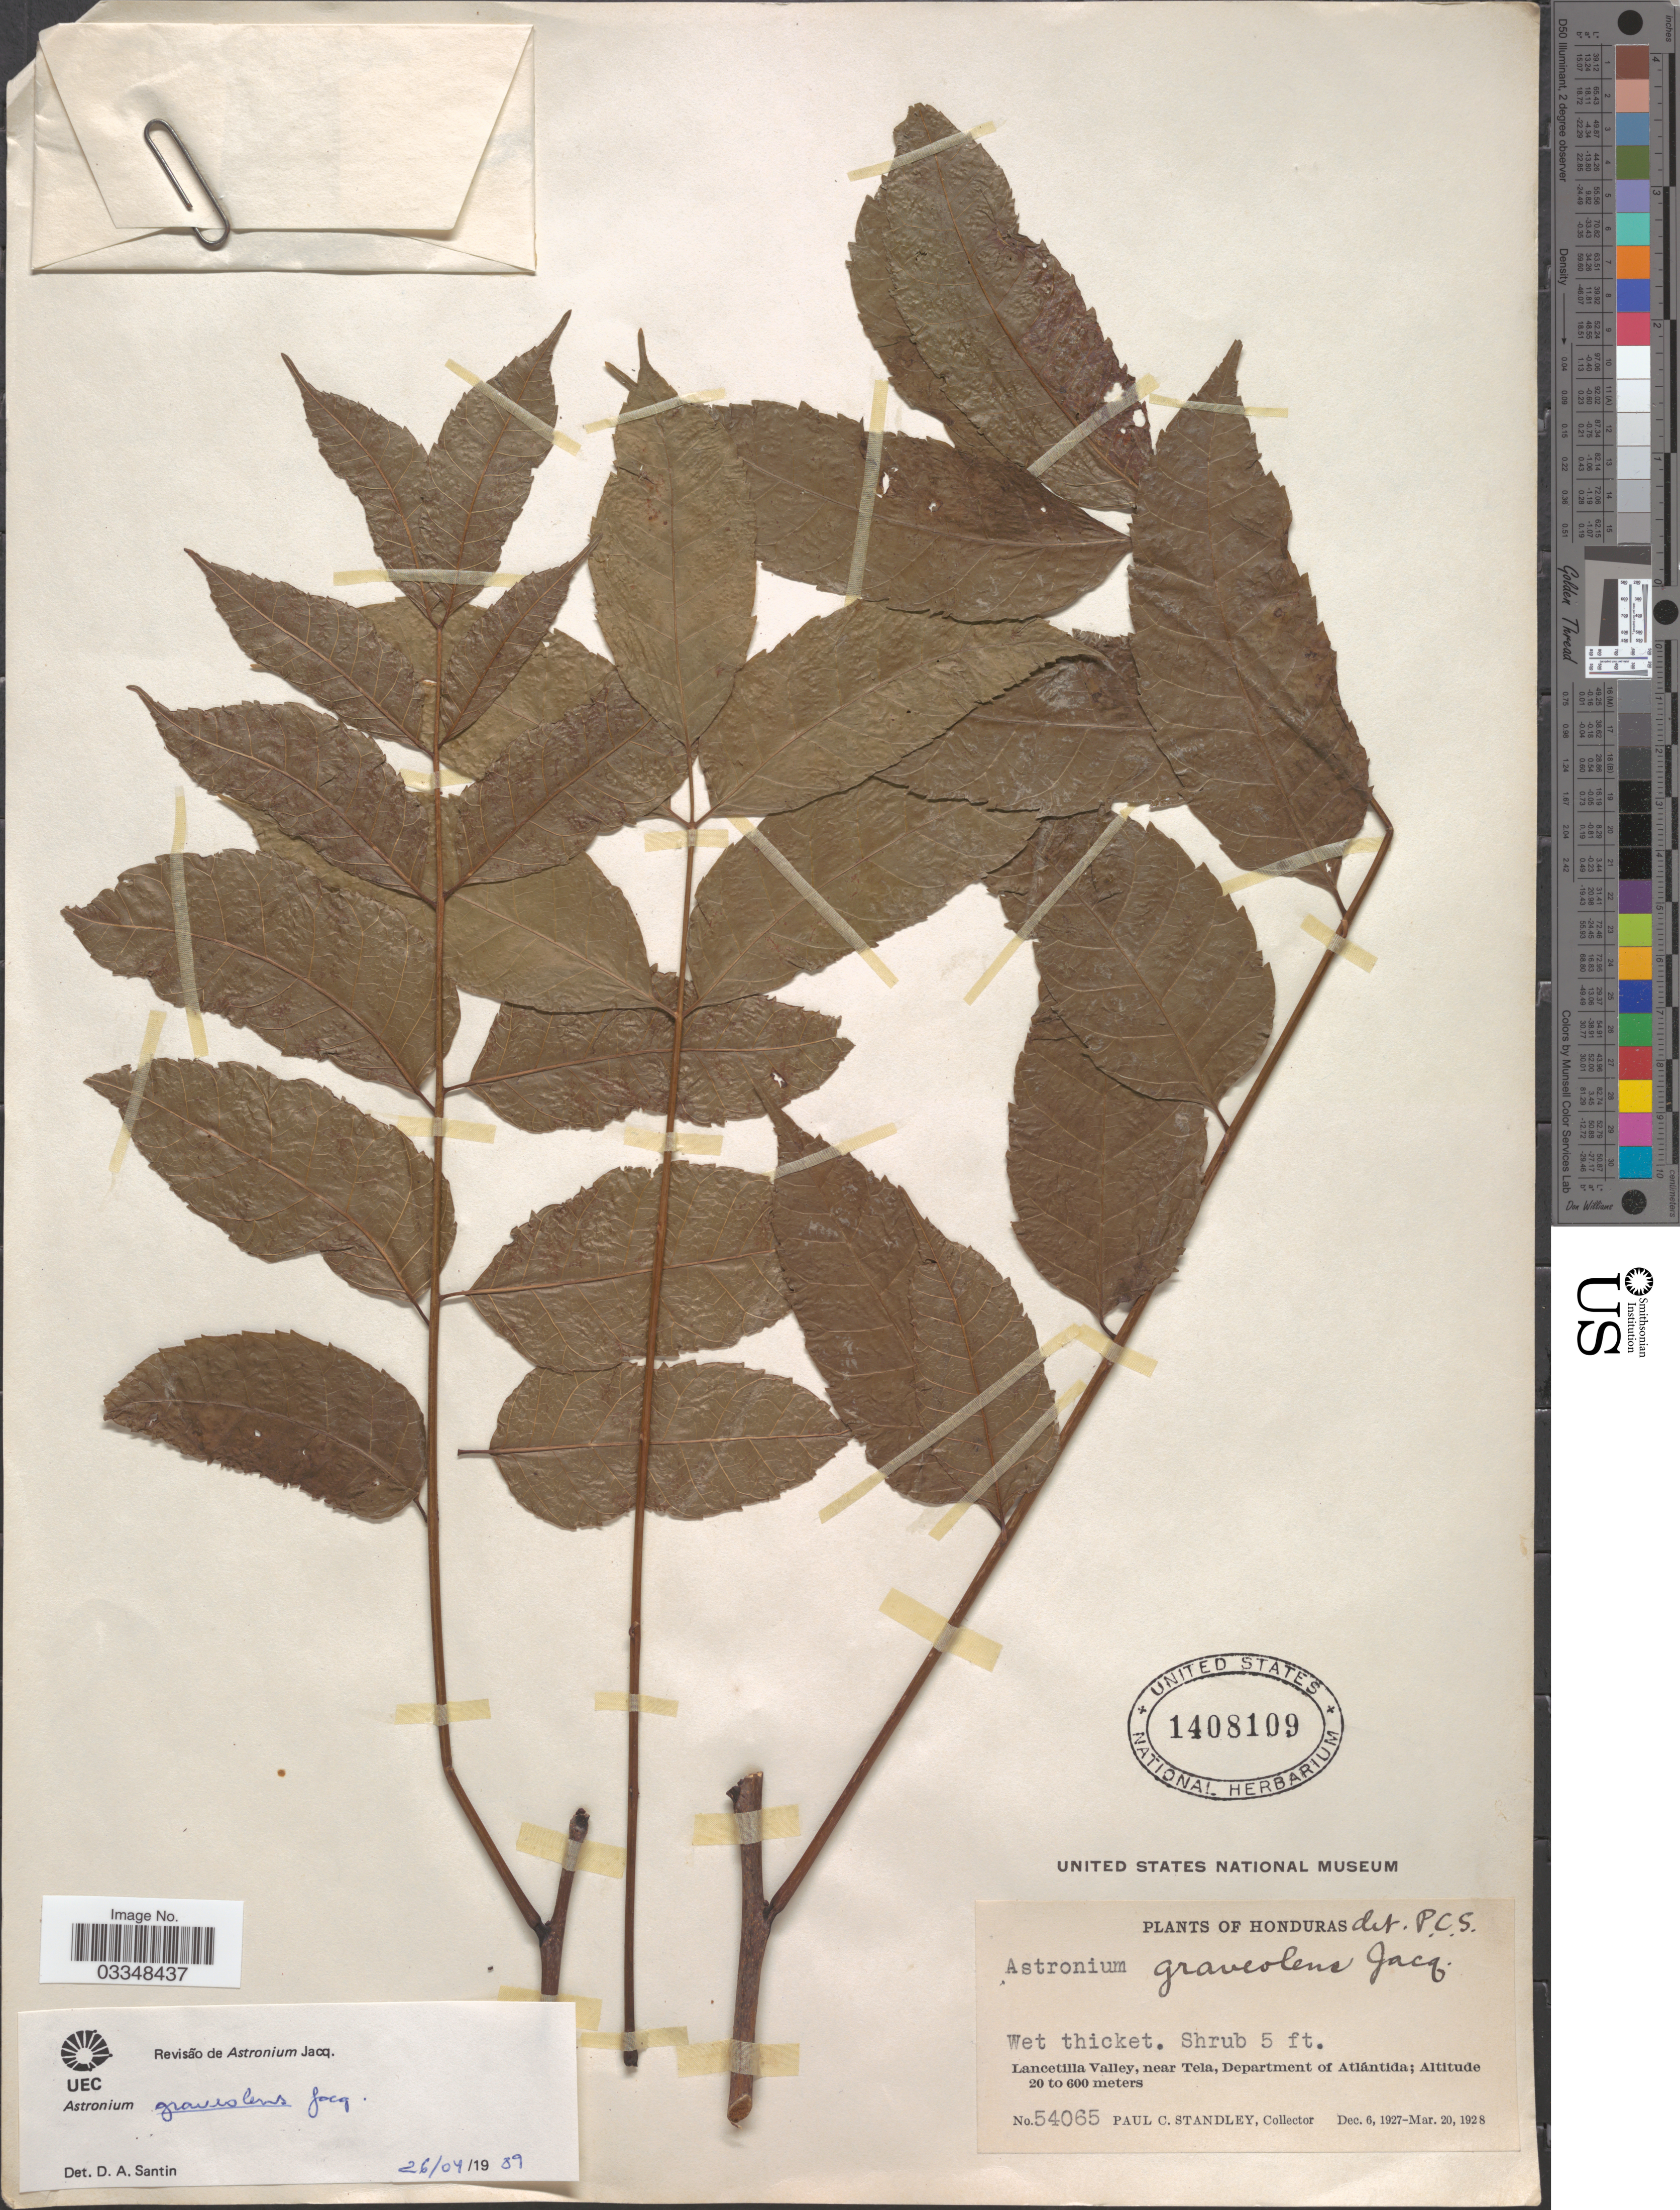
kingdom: Plantae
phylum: Tracheophyta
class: Magnoliopsida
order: Sapindales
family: Anacardiaceae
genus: Astronium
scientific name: Astronium graveolens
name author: Jacq.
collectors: P. C. Standley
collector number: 54065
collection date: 1927-12-06/1928-03-20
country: Honduras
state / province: Atlántida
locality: Lancetilla Valley, near Tela, Department of Atlántida.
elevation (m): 20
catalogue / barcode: US 1408109